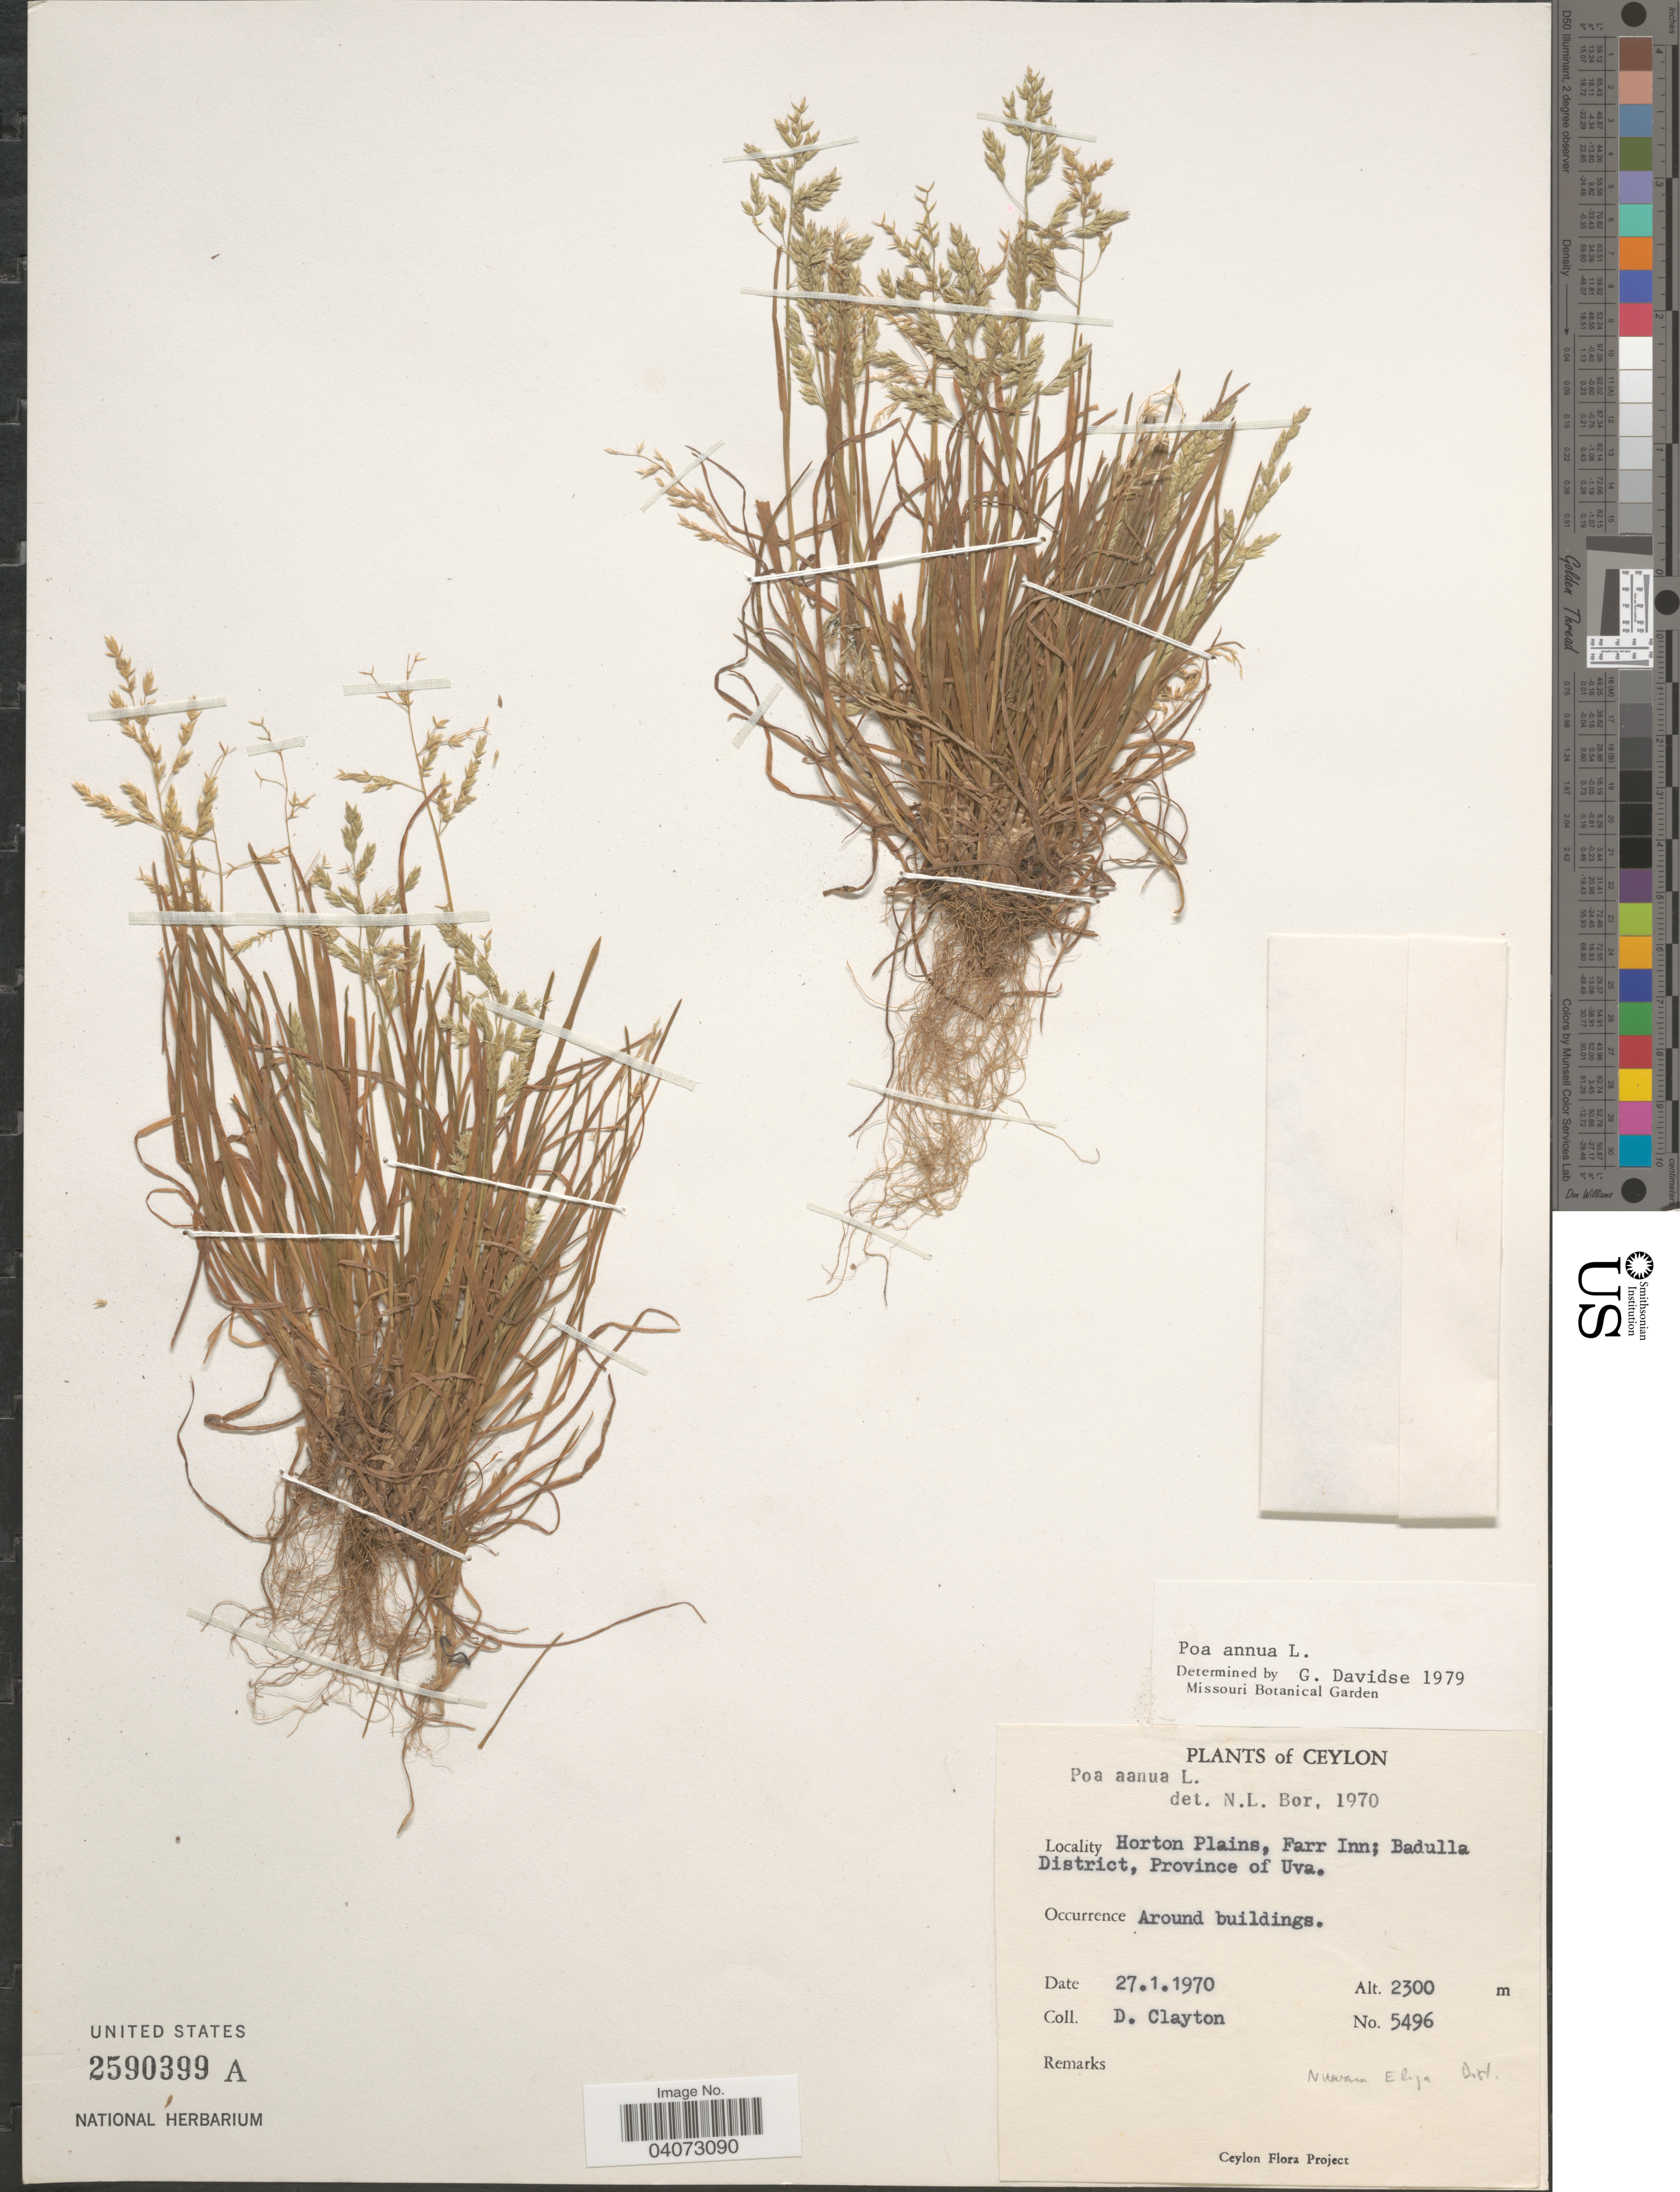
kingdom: Plantae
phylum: Tracheophyta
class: Liliopsida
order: Poales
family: Poaceae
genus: Poa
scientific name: Poa annua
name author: L.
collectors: D. Clayton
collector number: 5496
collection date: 1970-01-27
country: Sri Lanka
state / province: Uva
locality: Ceylon. Horton Plains, Farr Inn; Badulla District. Around buildings. Nuwara Eliya Dist.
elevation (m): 2300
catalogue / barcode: US 2590399A